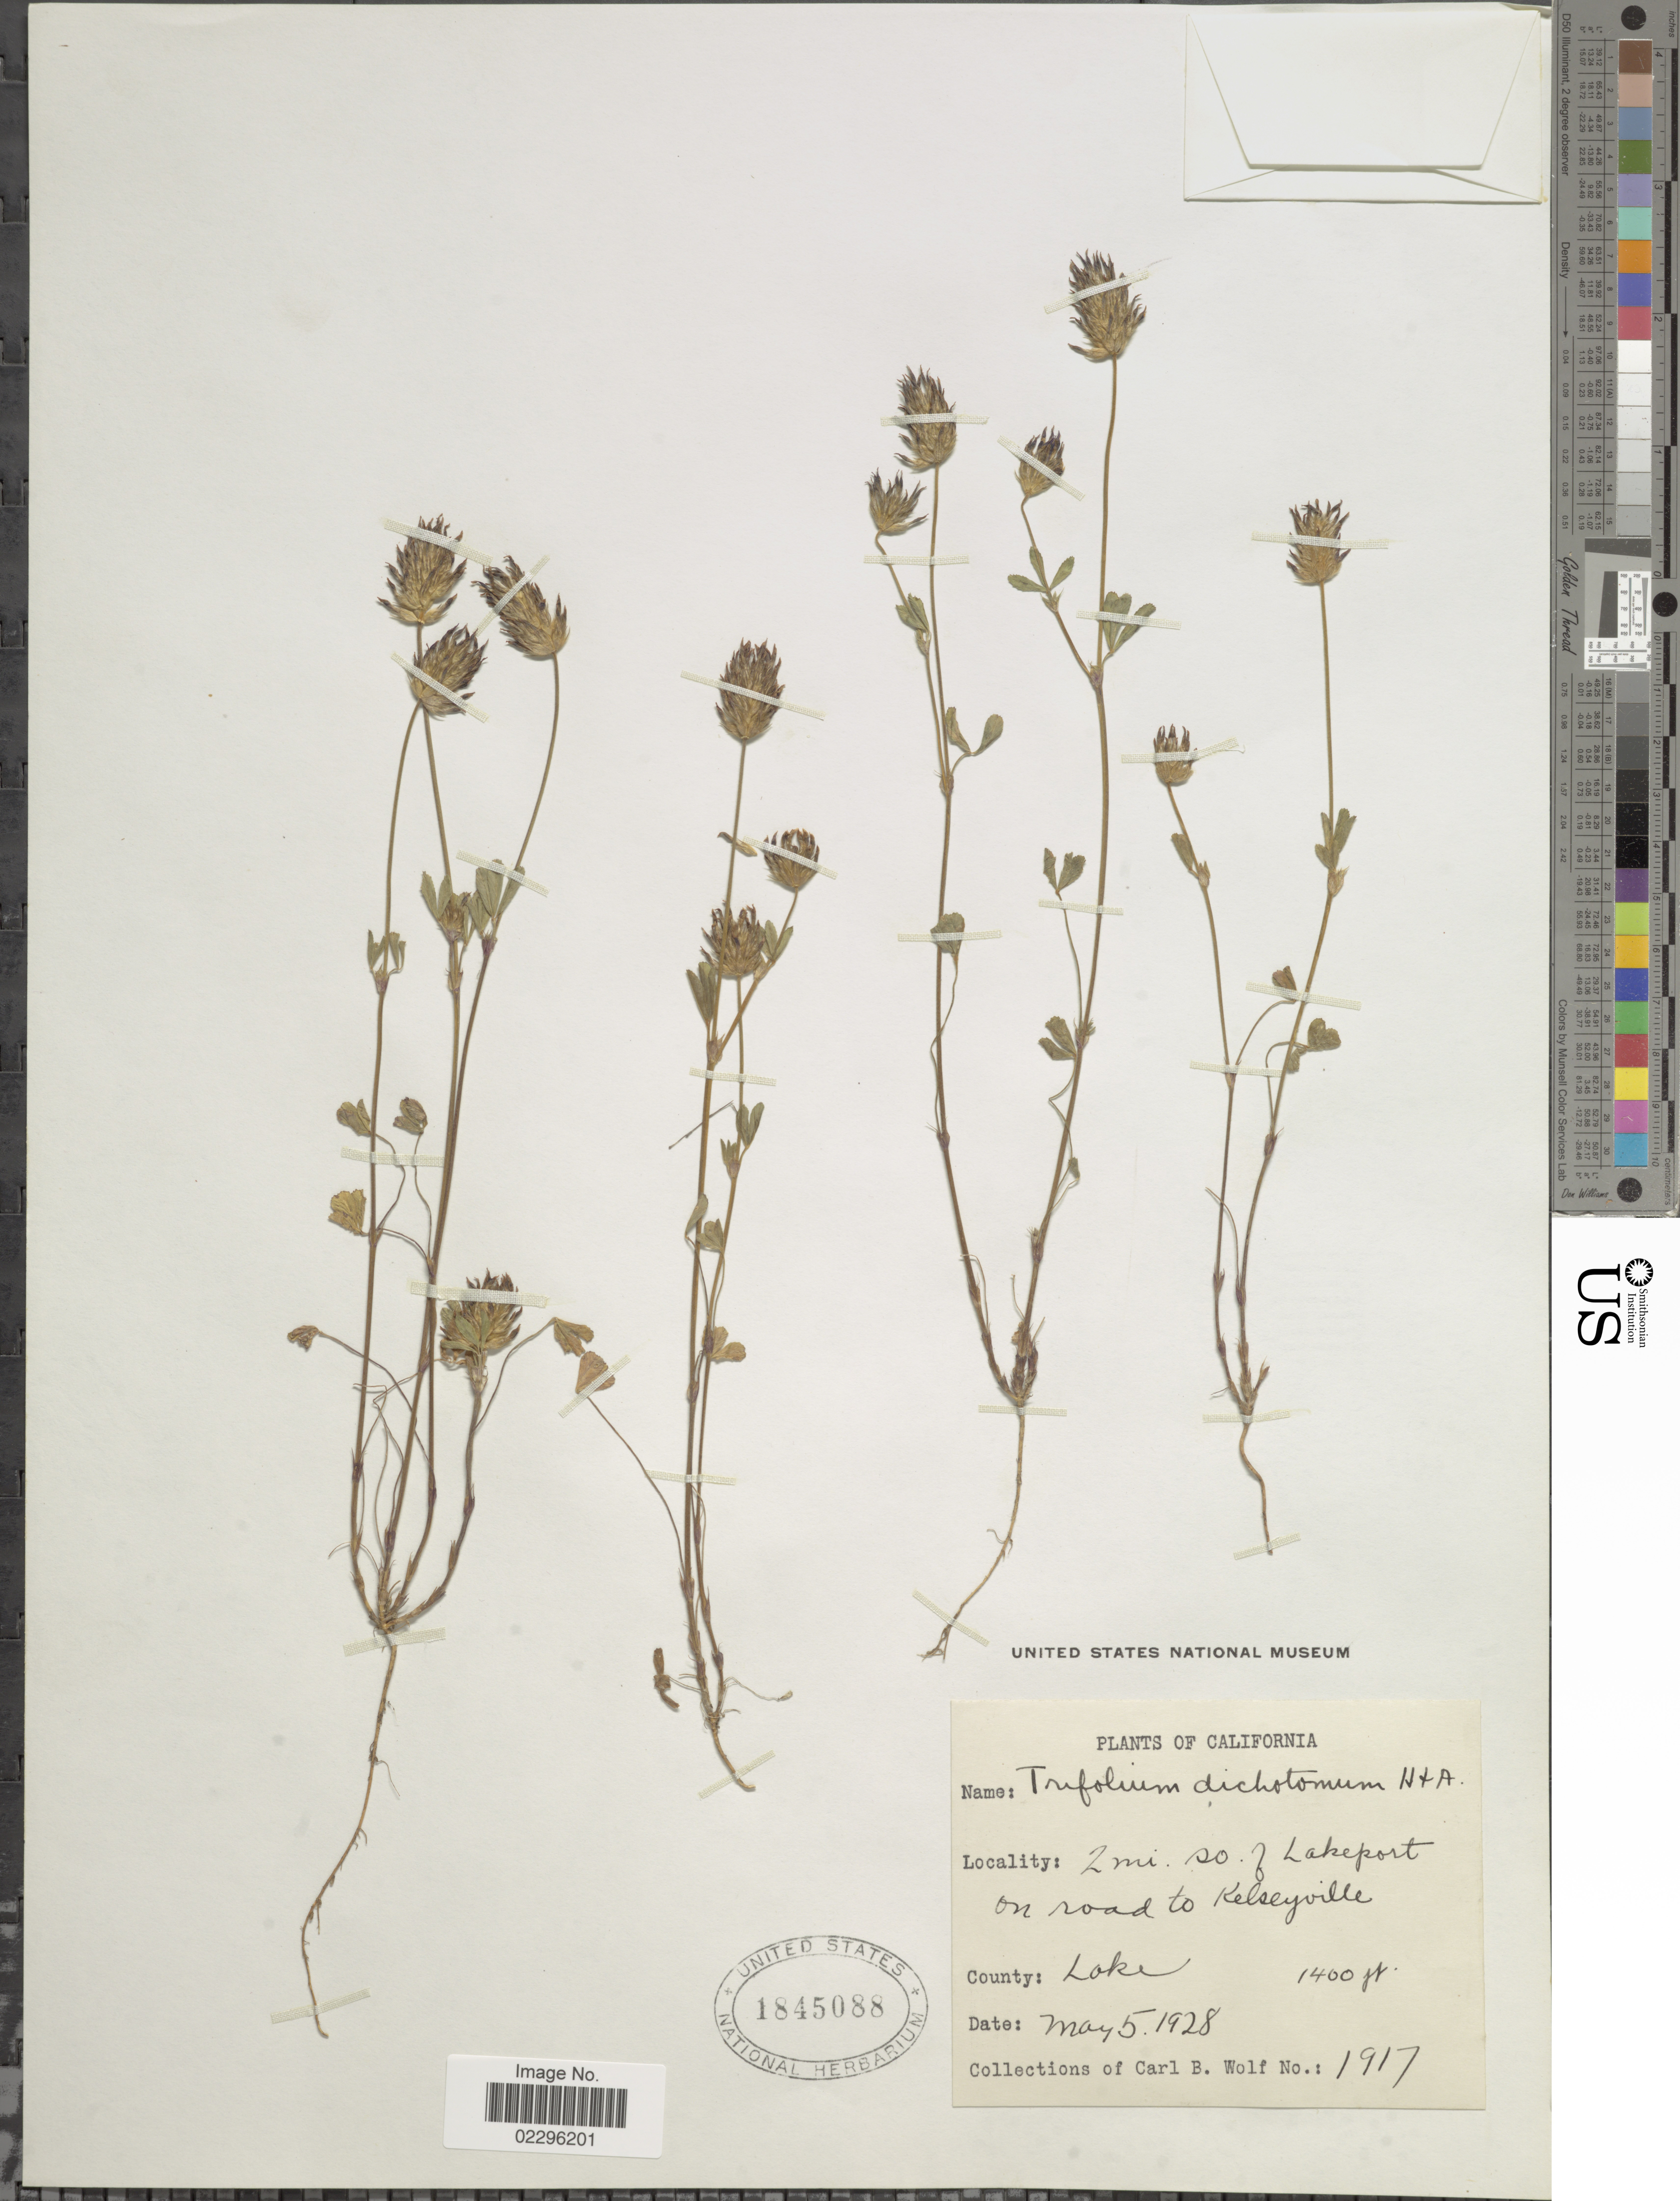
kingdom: Plantae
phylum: Tracheophyta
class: Magnoliopsida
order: Fabales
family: Fabaceae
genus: Trifolium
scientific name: Trifolium dichotomum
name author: Hook. & Arn.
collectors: C. B. Wolf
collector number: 1917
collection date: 1928-05-05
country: United States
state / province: California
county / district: Lake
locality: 2 mi so. of Lakeport on road to Kelseyville, County Lake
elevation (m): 427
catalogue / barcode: US 1845088